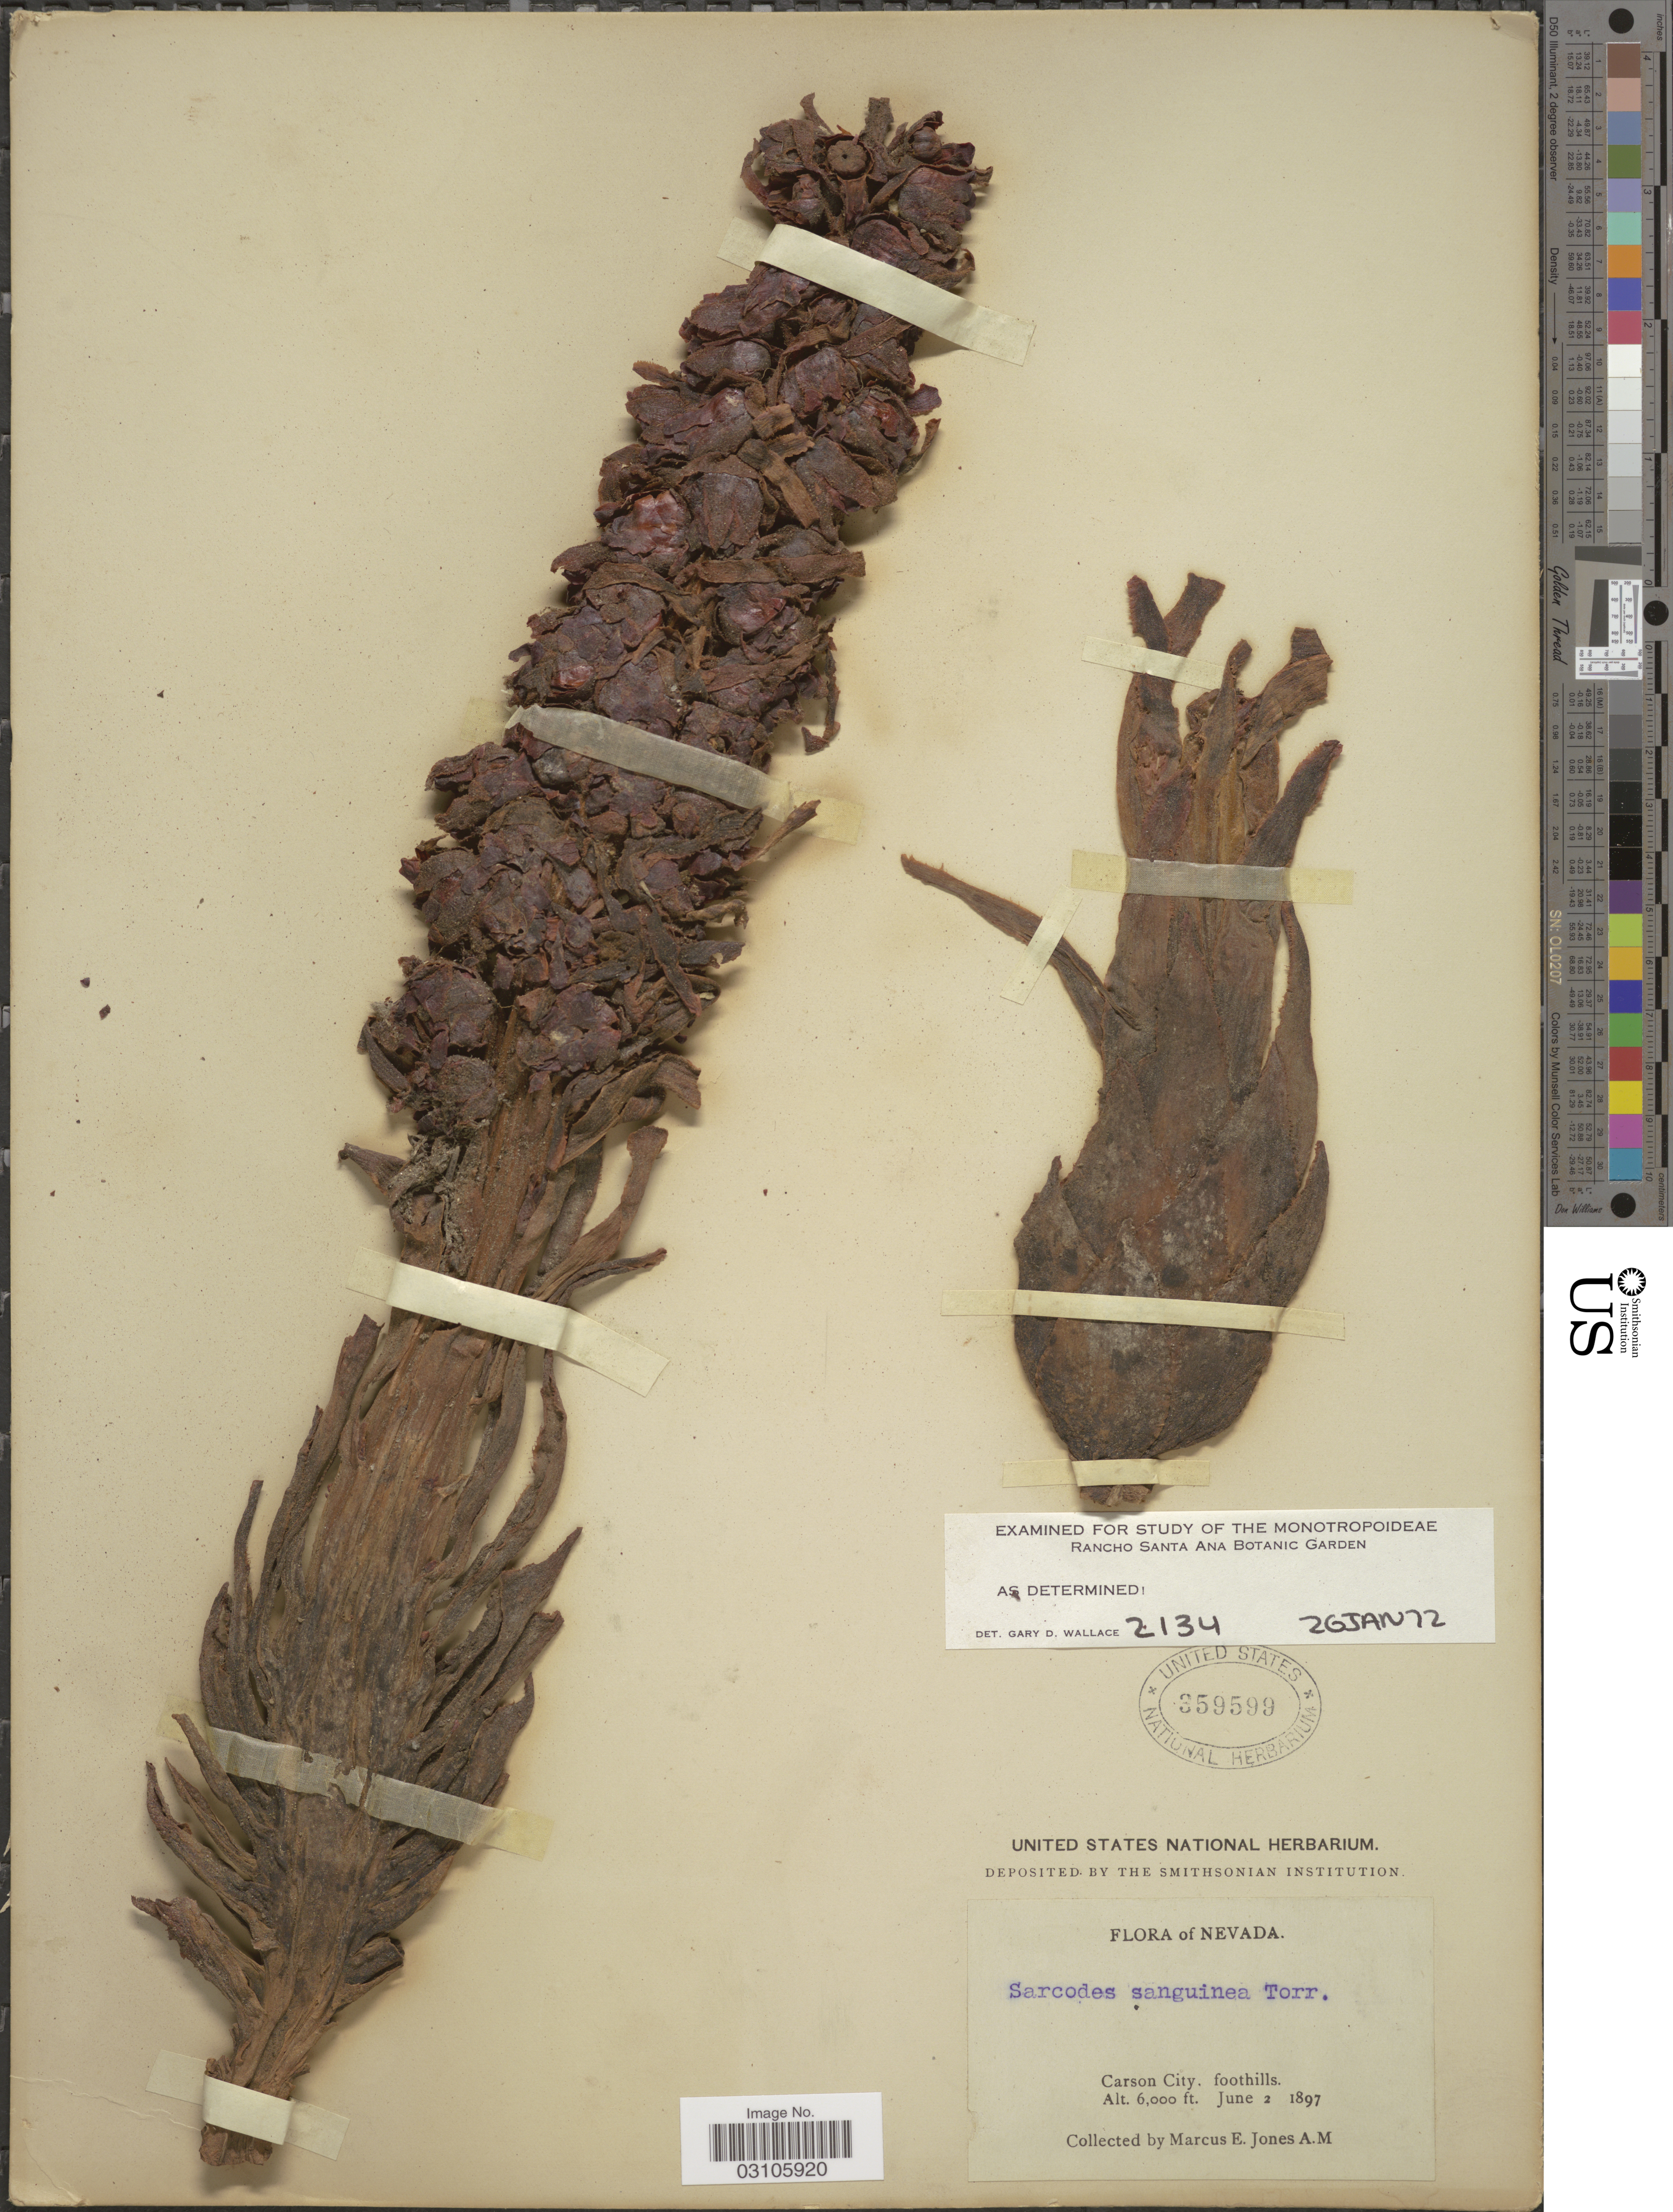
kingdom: Plantae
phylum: Tracheophyta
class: Magnoliopsida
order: Ericales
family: Ericaceae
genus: Sarcodes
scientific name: Sarcodes sanguinea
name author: Torr.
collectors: M. E. Jones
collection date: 1897-06-02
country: United States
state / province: Nevada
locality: Carson City, foothills.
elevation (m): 1829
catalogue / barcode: US 359599